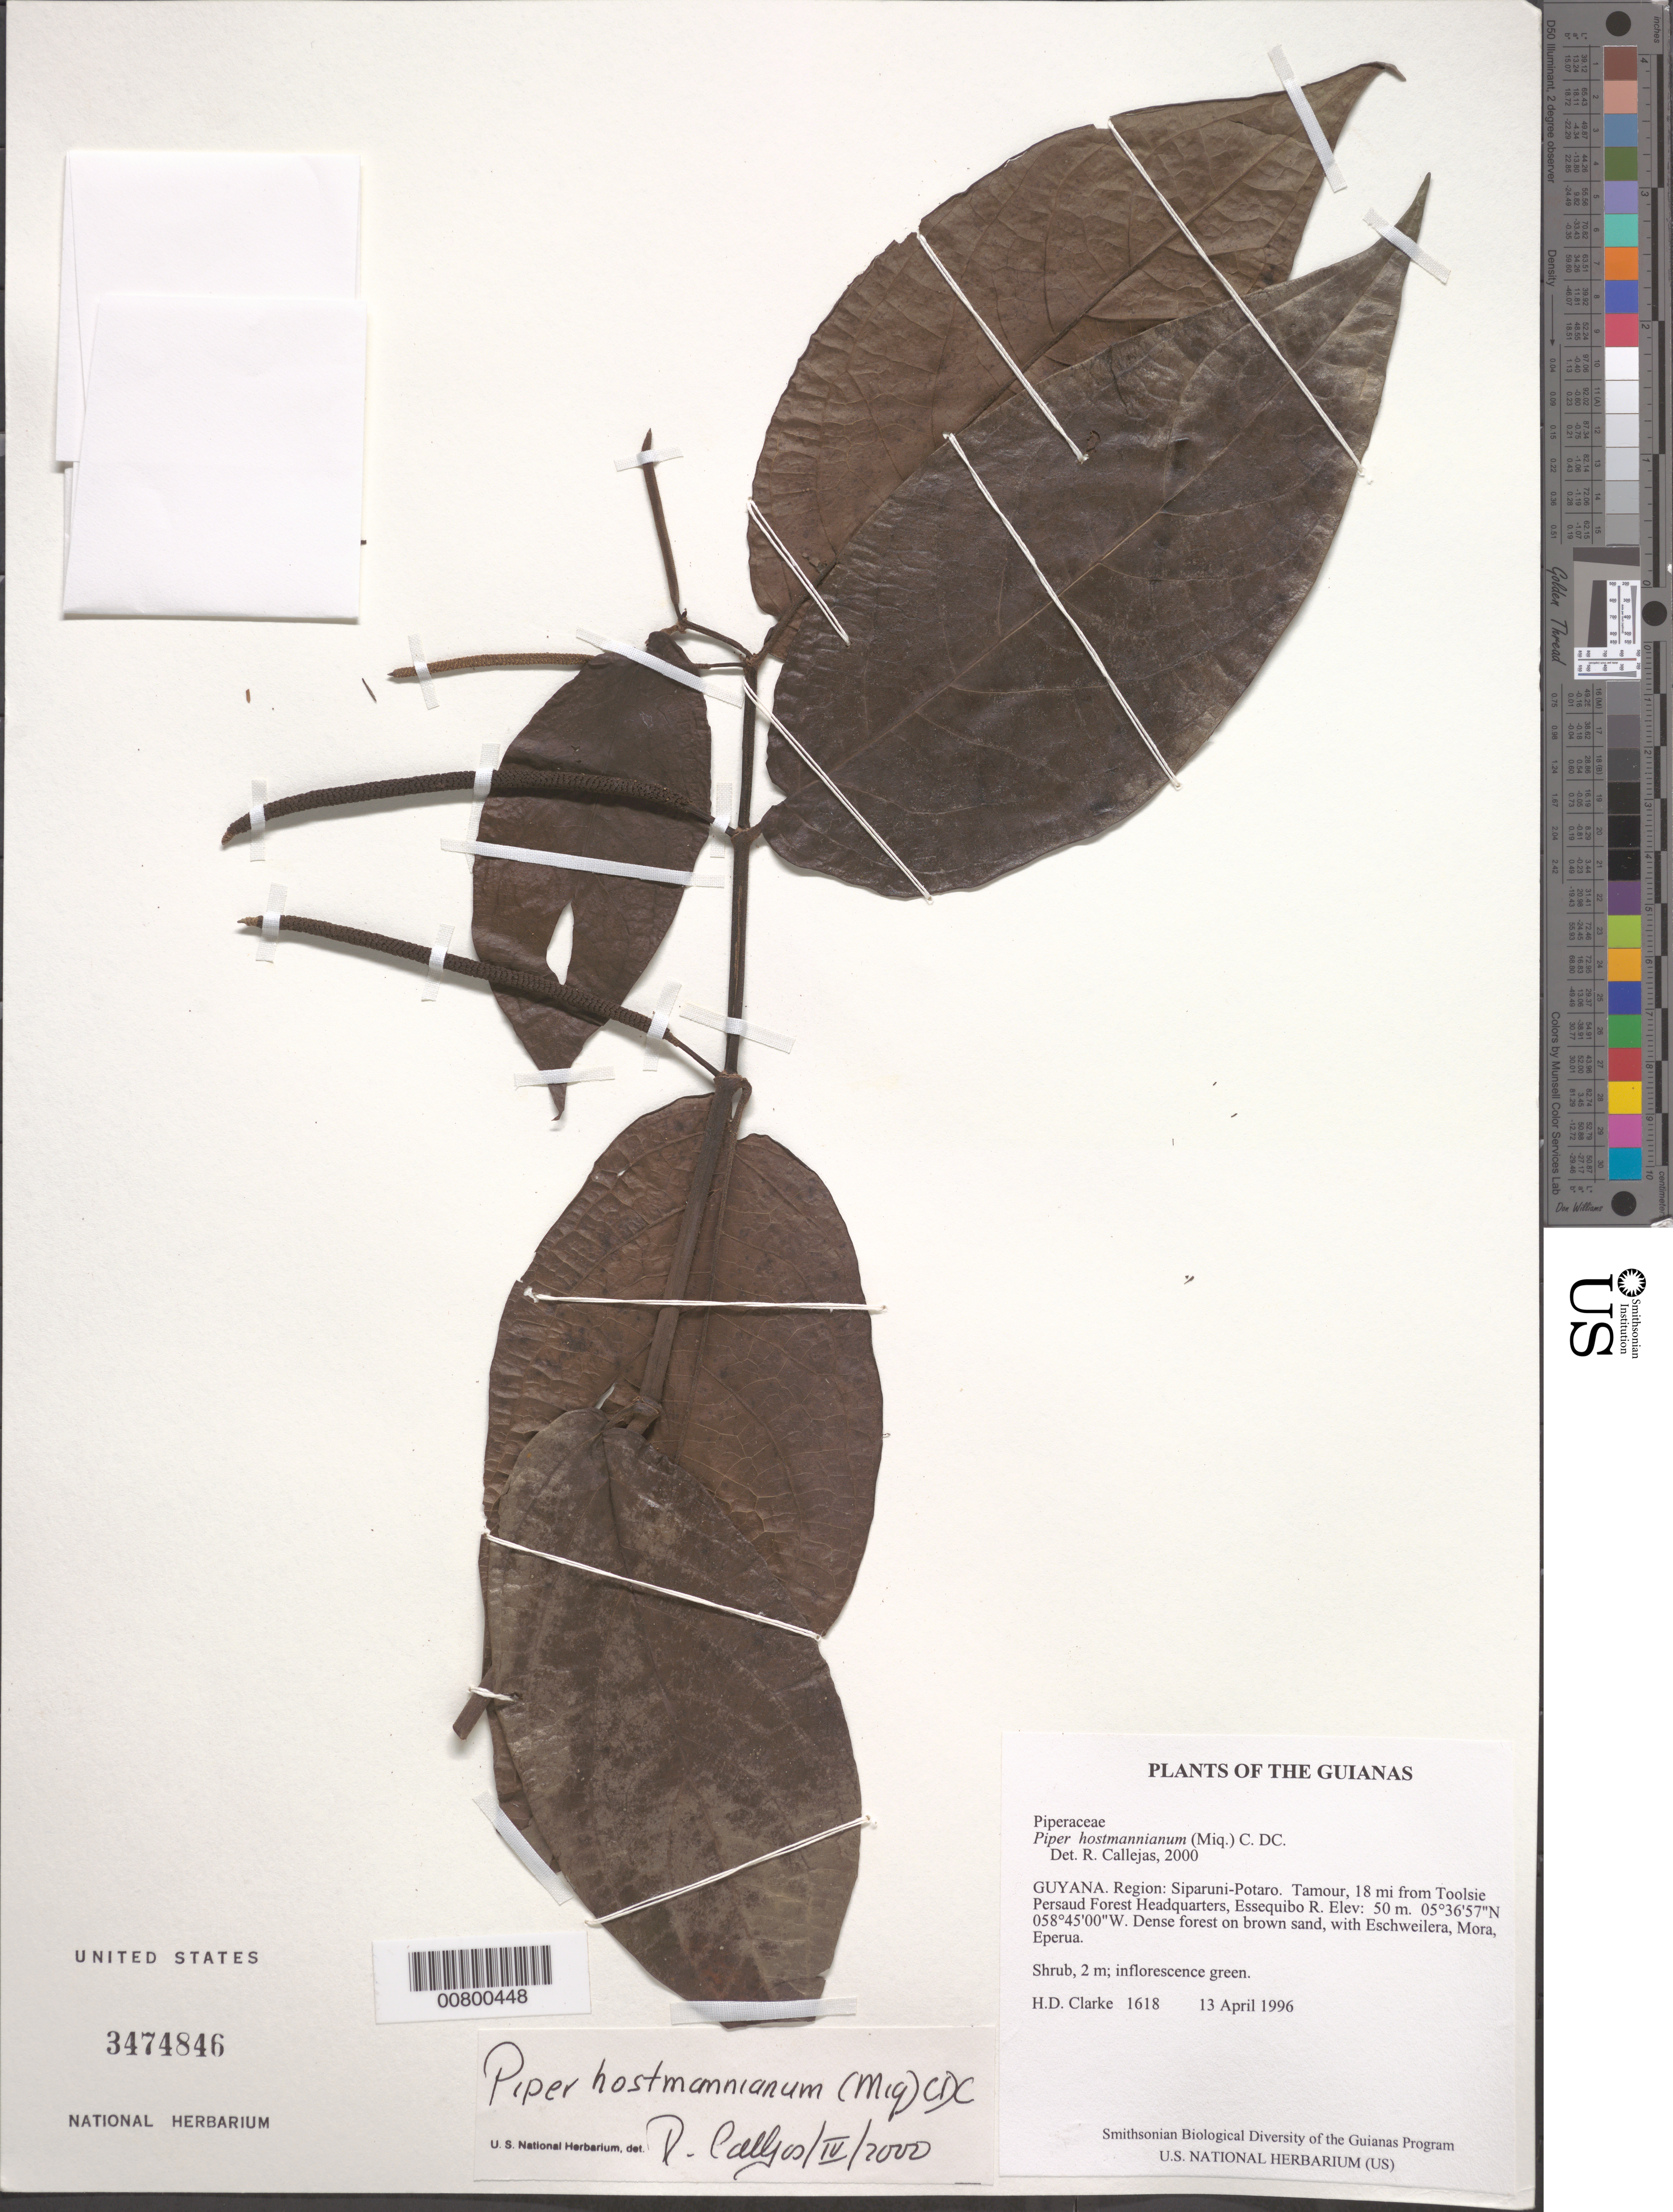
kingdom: Plantae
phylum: Tracheophyta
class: Magnoliopsida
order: Piperales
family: Piperaceae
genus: Piper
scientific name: Piper hostmannianum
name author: (Miq.) C. DC.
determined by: Callejas, Ricardo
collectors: H. D. Clarke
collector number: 1618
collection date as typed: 13 April 1996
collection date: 1996-04-13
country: Guyana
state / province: Potaro-Siparuni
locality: Tamour, 18 mi from Toolsie Persaud Forest Headquarters, Essequibo R.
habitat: Dense forest on brown sand, with Eschweilera, Mora, Eperua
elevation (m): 50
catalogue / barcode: US 3474846